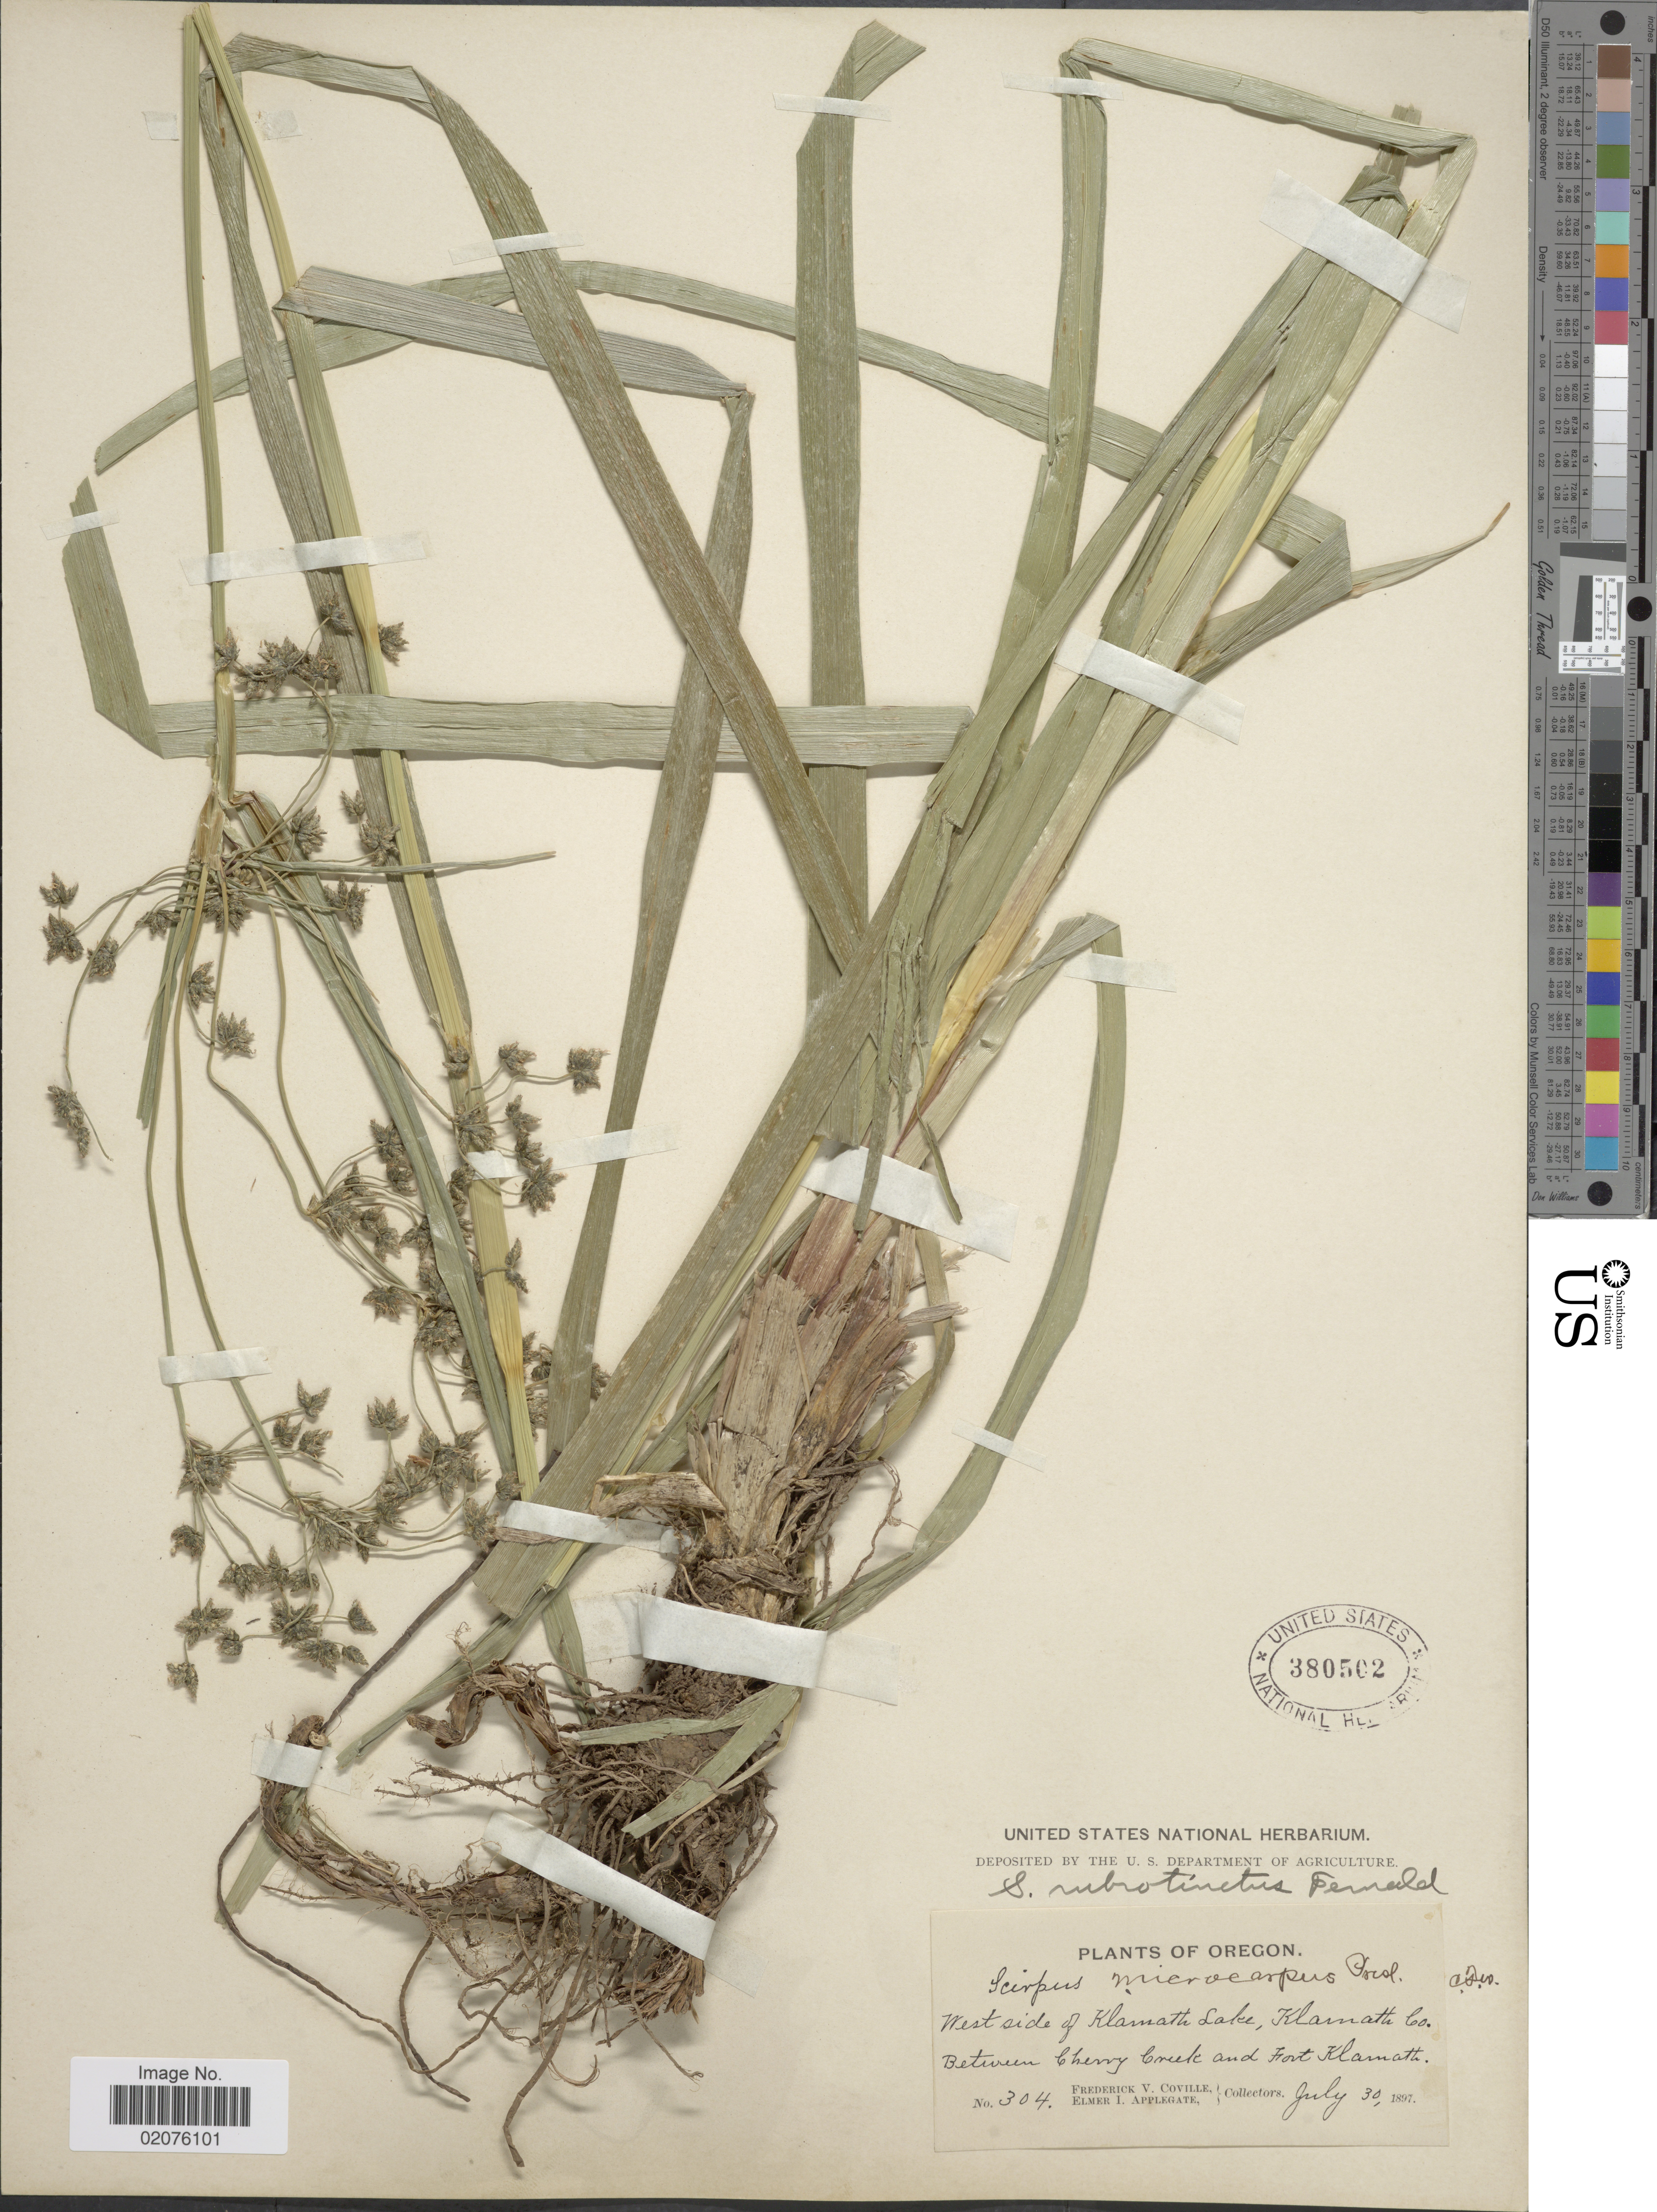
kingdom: Plantae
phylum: Tracheophyta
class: Liliopsida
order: Poales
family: Cyperaceae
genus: Scirpus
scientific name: Scirpus microcarpus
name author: J. Presl & C. Presl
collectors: F. V. Coville & E. I. Applegate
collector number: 304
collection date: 1897-07-30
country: United States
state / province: Oregon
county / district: Klamath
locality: West side of Klamath Lake, Klamath Co. Between Chewy Creek and Fort Klamath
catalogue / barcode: US 380502